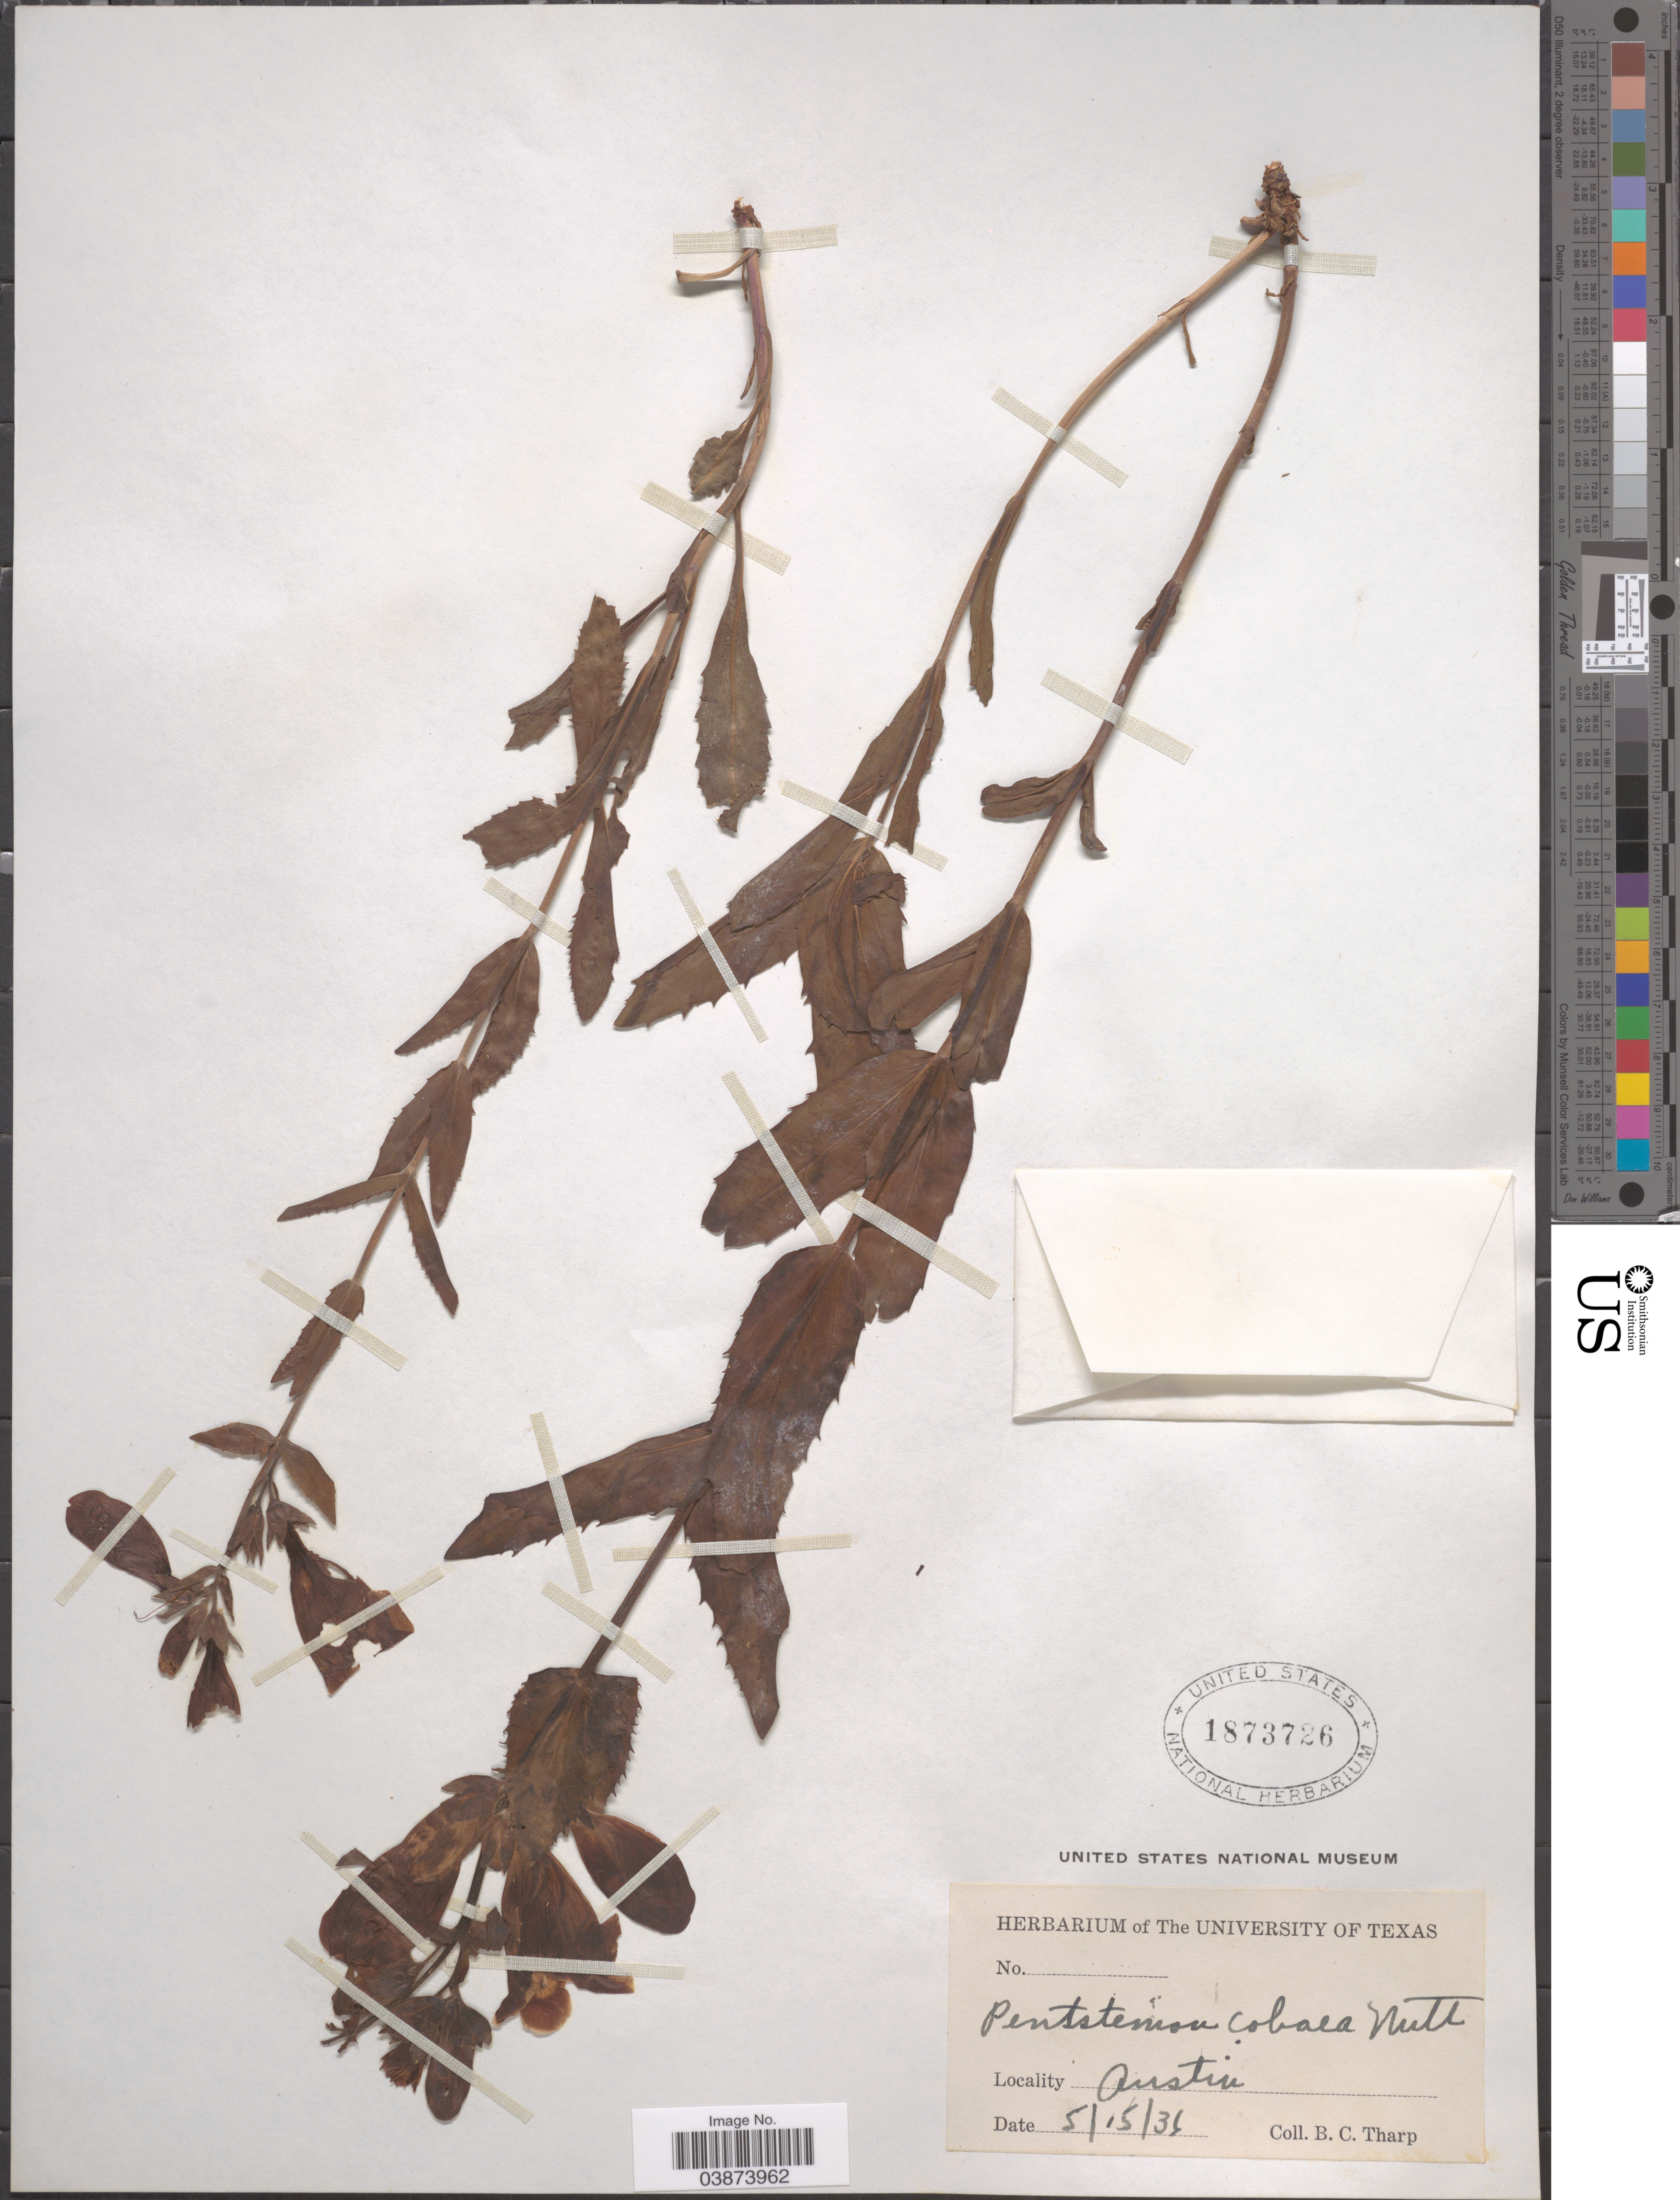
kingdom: Plantae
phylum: Tracheophyta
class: Magnoliopsida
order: Lamiales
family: Plantaginaceae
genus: Penstemon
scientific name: Penstemon cobaea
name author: (Nutt.)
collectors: B. C. Tharp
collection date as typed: Transcribed d/m/y: 15/5/36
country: United States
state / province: Texas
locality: Austin.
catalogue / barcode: US 1873726